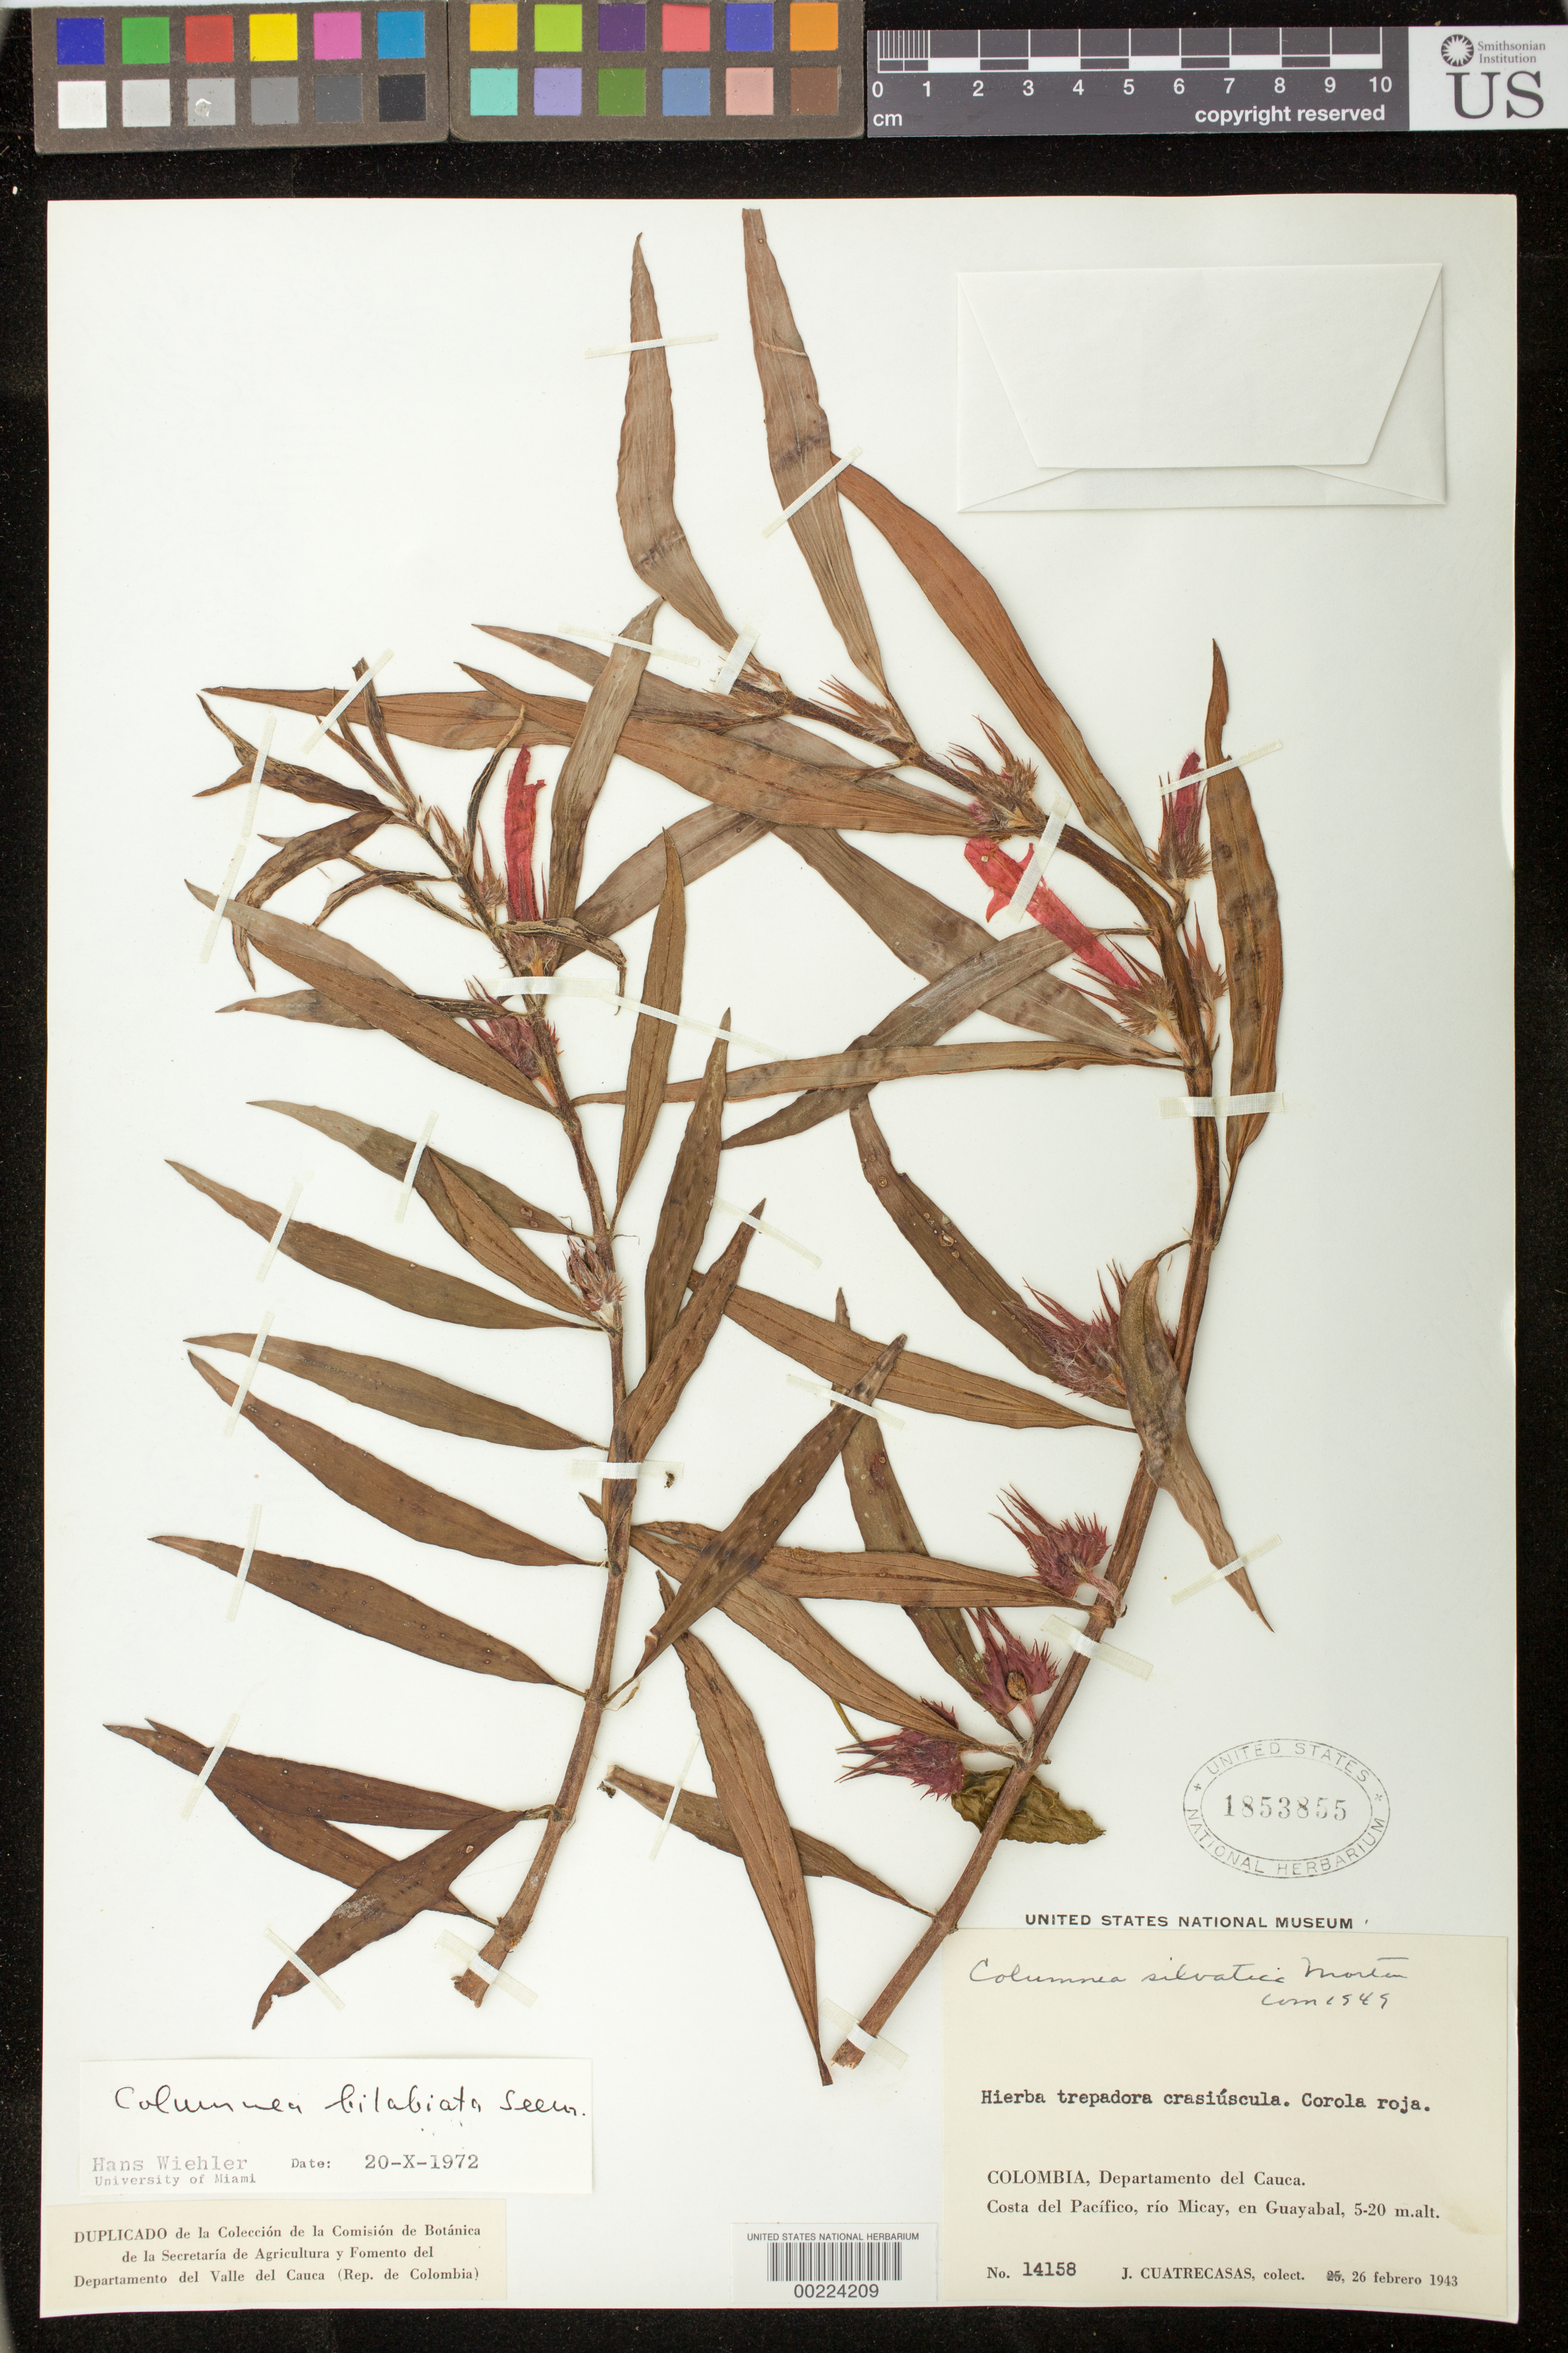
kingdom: Plantae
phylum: Tracheophyta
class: Magnoliopsida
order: Lamiales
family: Gesneriaceae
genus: Columnea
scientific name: Columnea bilabiata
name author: Seem.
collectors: J. Cuatrecasas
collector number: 14158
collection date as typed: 26 Feb 1943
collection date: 1943-02-26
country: Colombia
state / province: Cauca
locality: Pacific coast, Rio Micay, en Guayabal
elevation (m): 5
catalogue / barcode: US 1853855